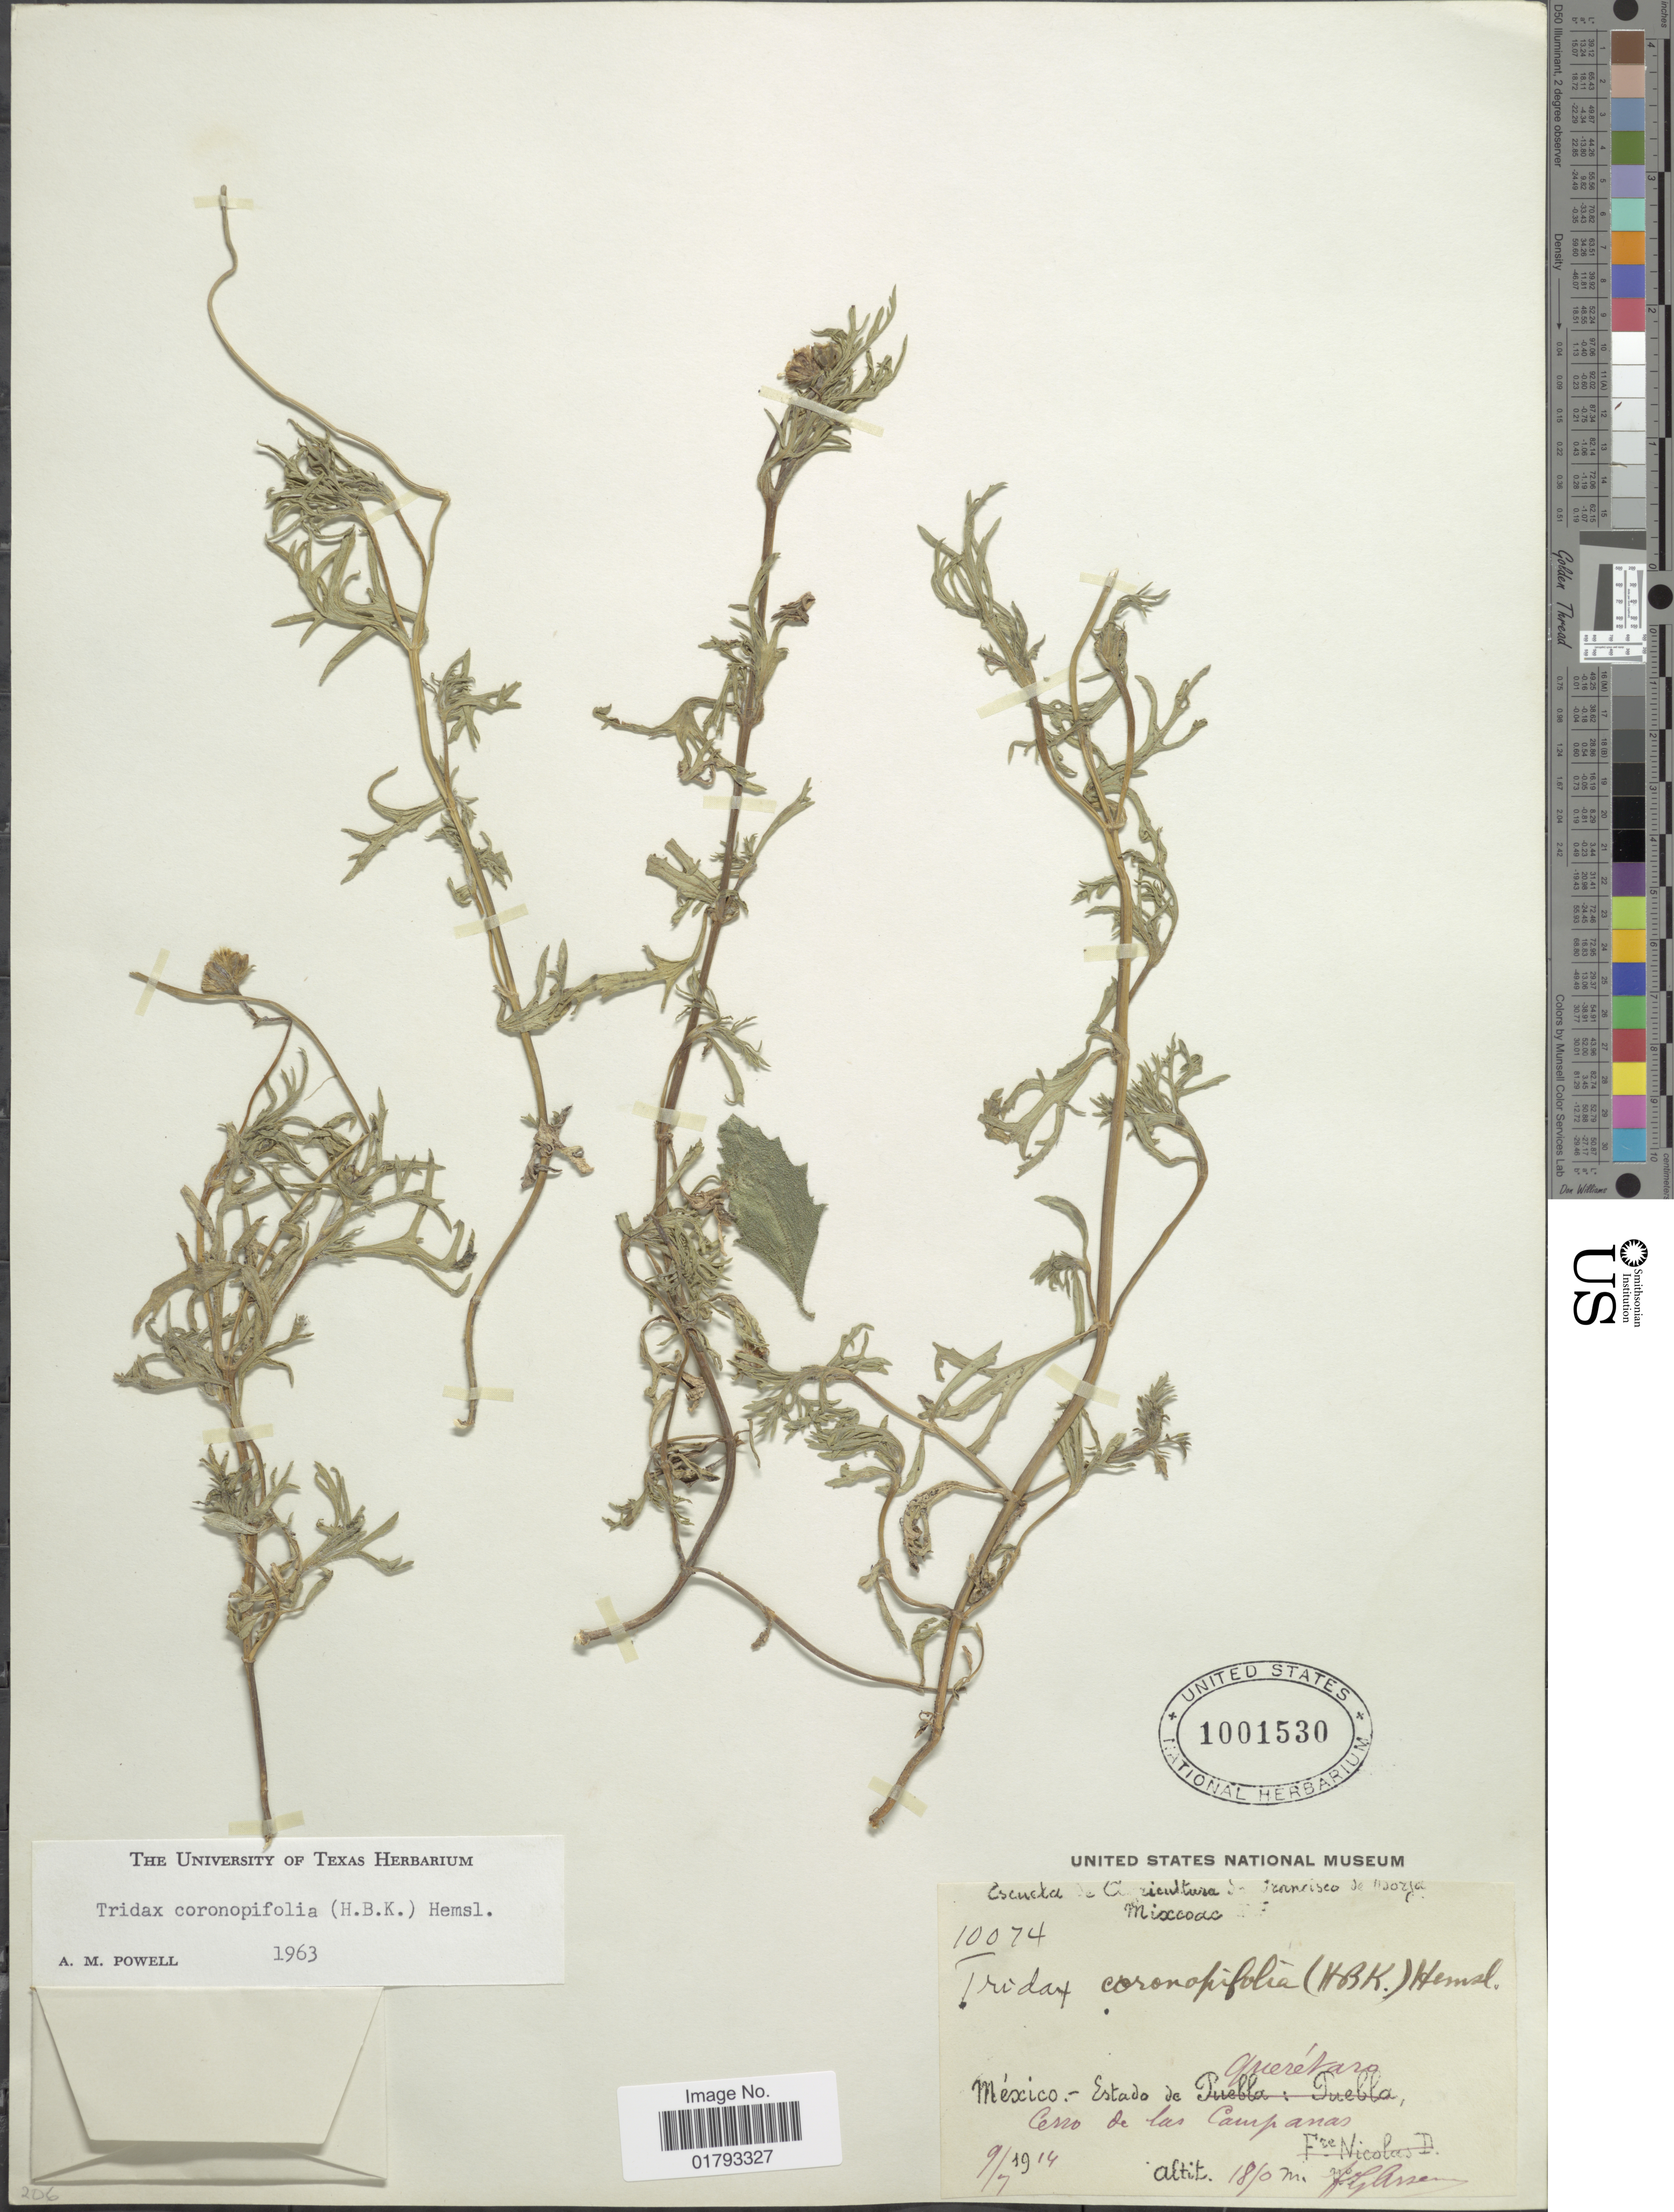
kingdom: Plantae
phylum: Tracheophyta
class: Magnoliopsida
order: Asterales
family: Asteraceae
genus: Tridax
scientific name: Tridax coronopifolia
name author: (Kunth) Hemsl.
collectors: Bro. G. Arsène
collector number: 10074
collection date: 1914-07-09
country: Mexico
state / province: Querétaro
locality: Cerro de las Campanas.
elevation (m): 1850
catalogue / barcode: US 1001530